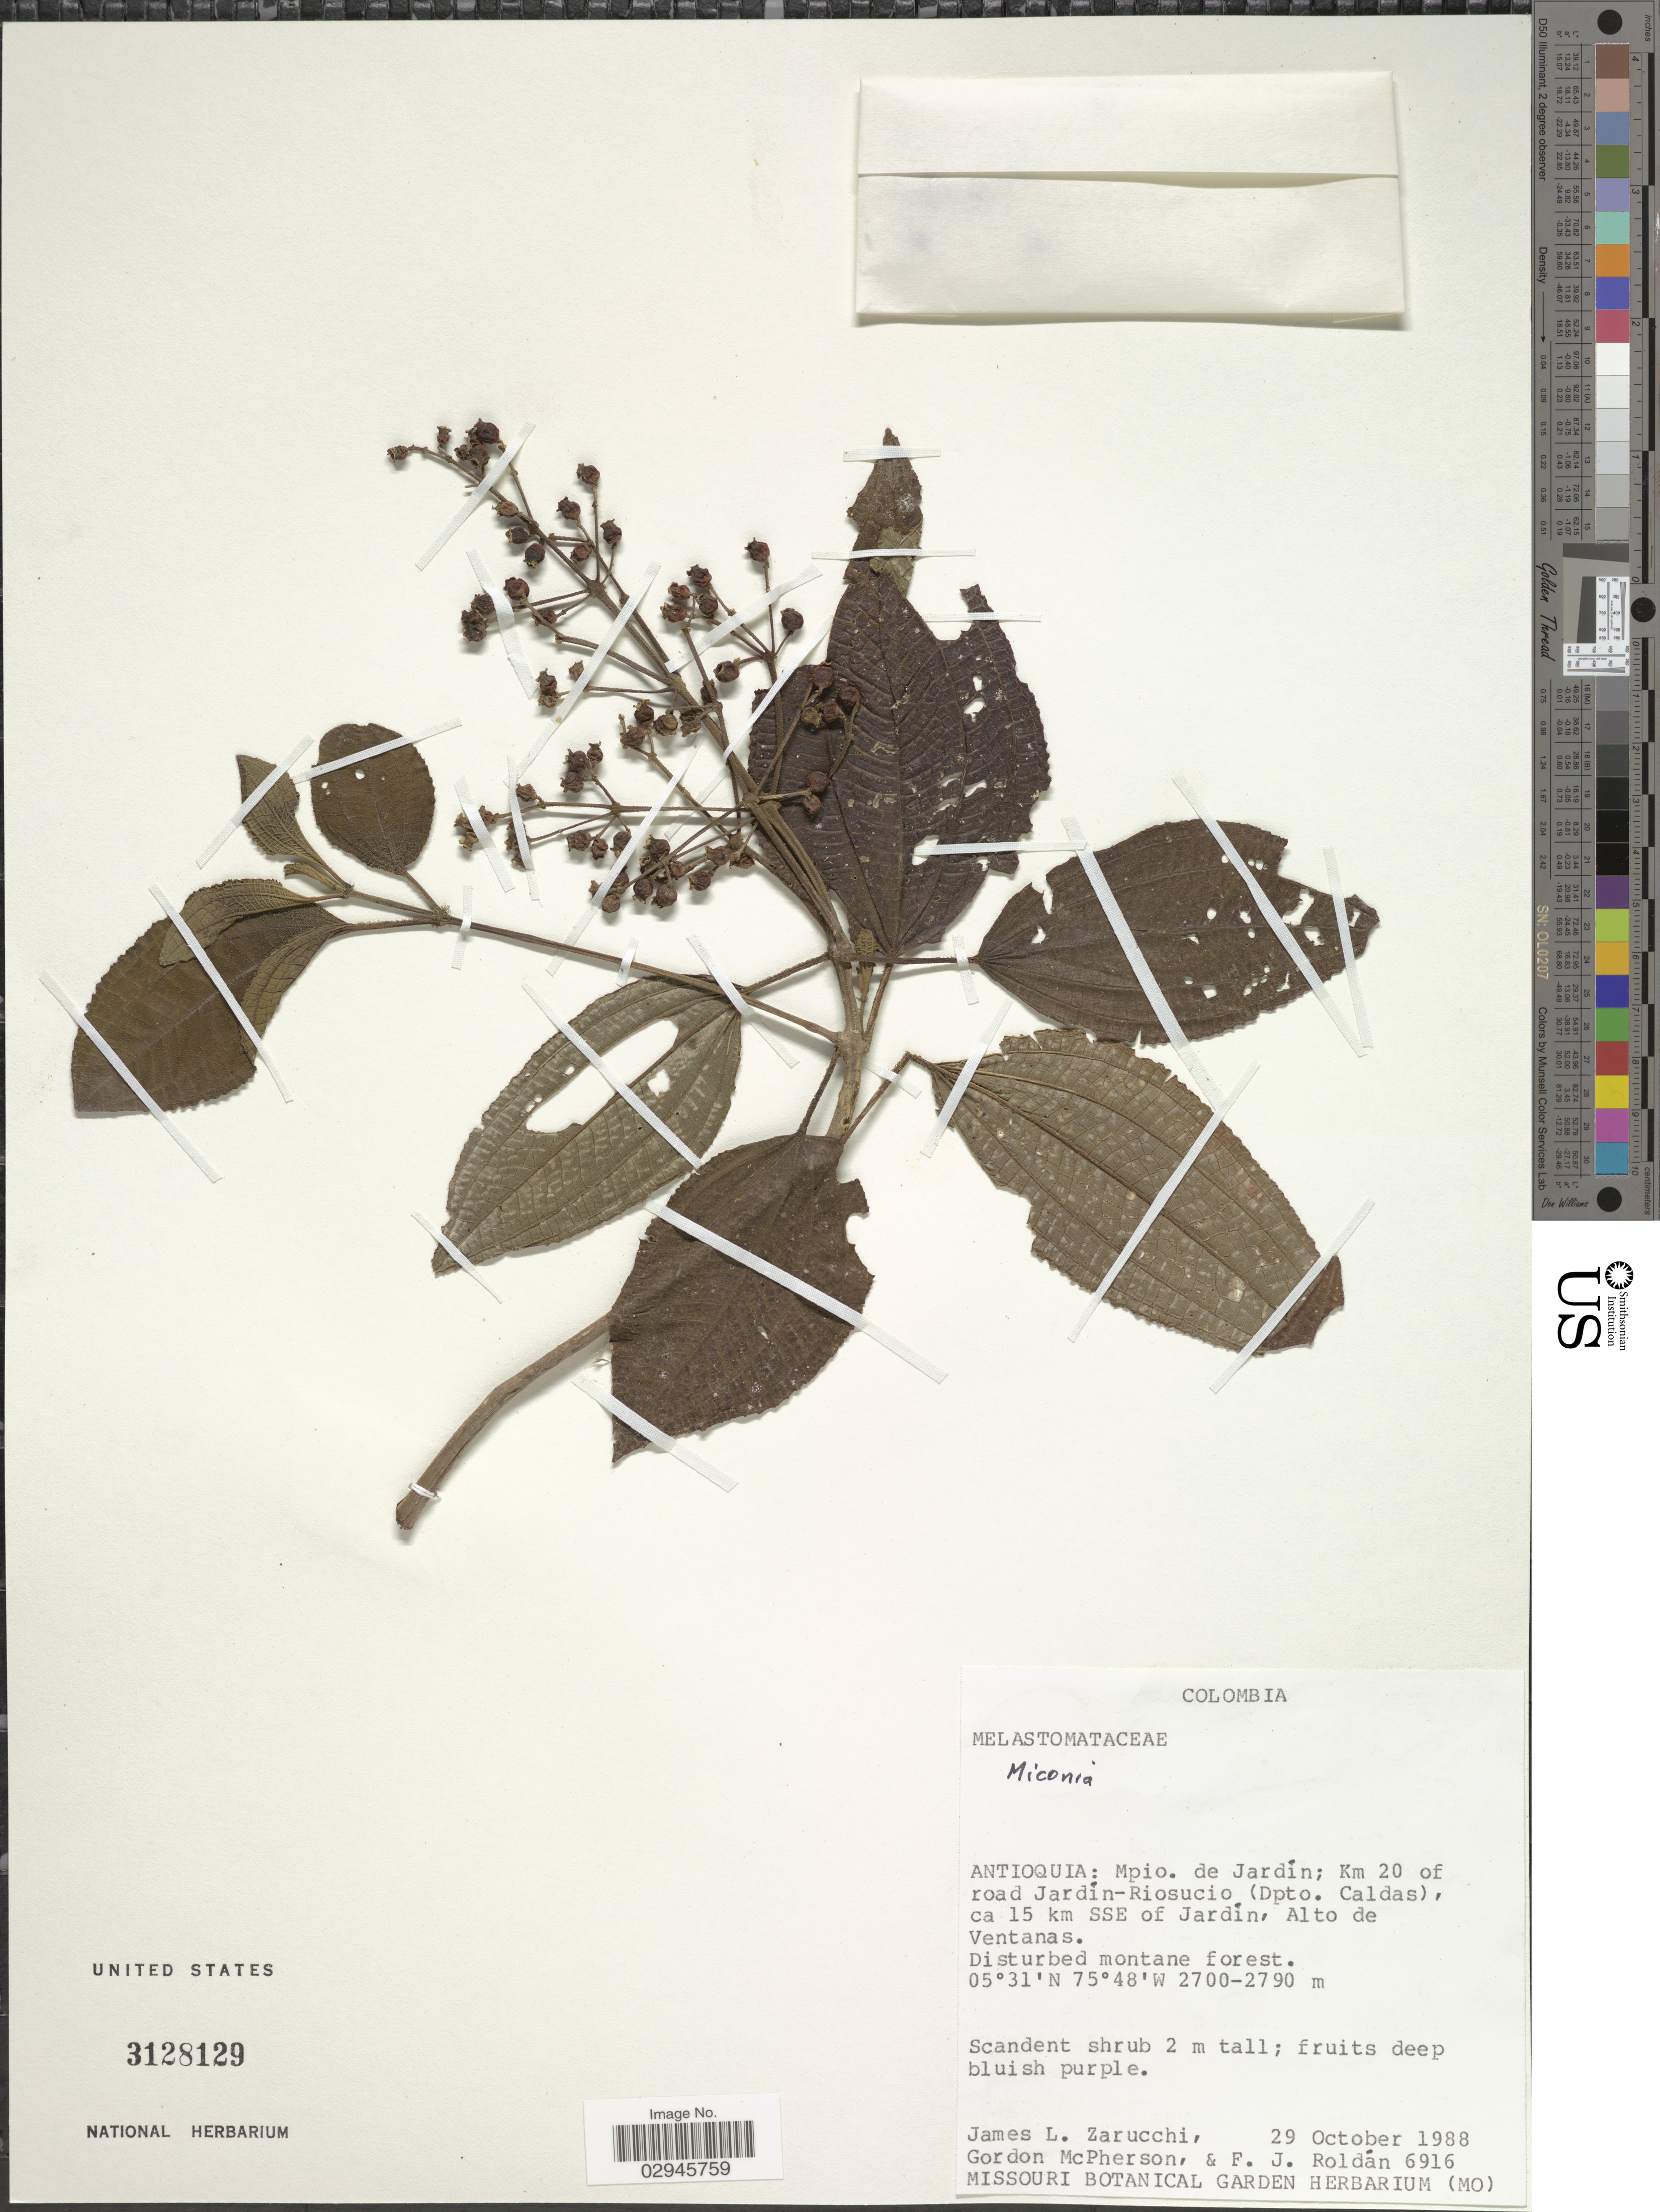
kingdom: Plantae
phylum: Tracheophyta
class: Magnoliopsida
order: Myrtales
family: Melastomataceae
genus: Miconia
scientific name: Miconia sp.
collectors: J. L. Zarucchi, G. D. McPherson & F. J. Roldán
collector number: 6916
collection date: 1988-10-29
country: Colombia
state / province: Antioquia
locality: Mpio. de Jardín; Km 20 of road Jardín-Riosucio (Dpto. Caldas), ca 15 km SSE of Jardín, Alto de Ventanas.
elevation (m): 2700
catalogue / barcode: US 3128129